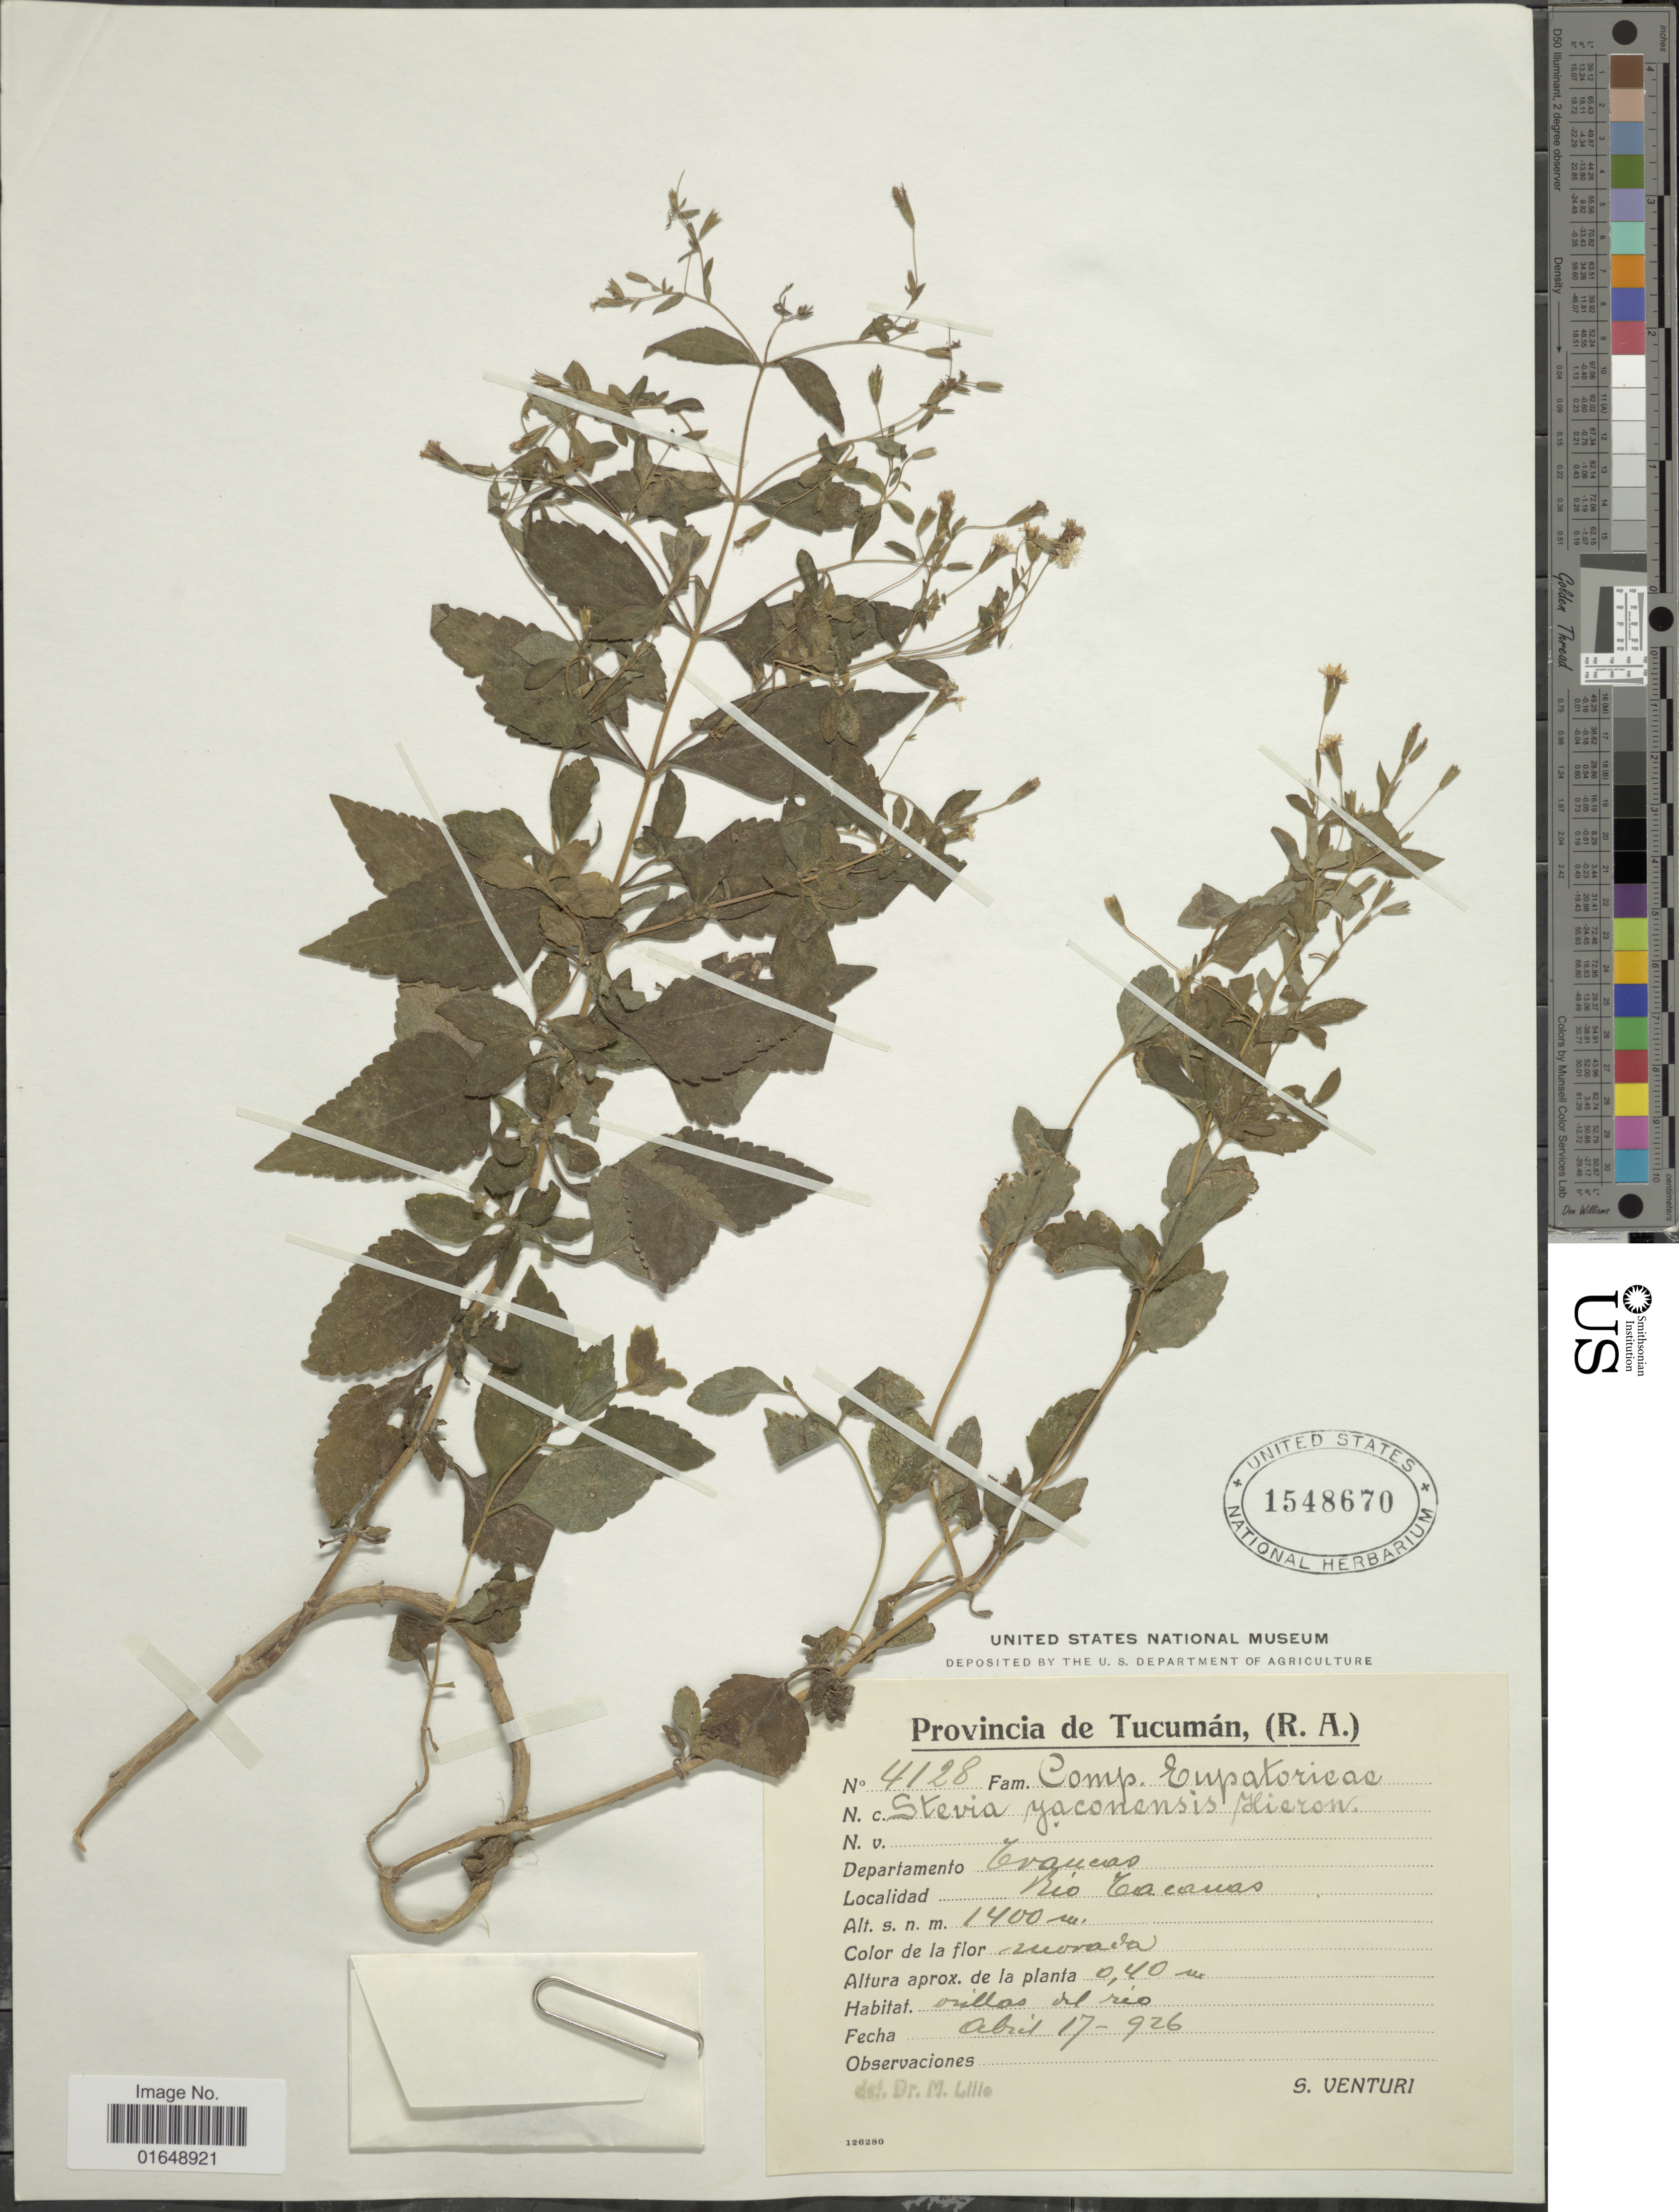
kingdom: Plantae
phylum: Tracheophyta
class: Magnoliopsida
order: Asterales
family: Asteraceae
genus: Stevia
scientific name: Stevia yaconensis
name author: Hieron.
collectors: S. Venturi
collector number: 4128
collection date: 1926-04-17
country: Argentina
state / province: Tucuman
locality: (R.A.) Departamento Trancas, Rio Tacomas.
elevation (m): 1400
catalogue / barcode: US 1548670